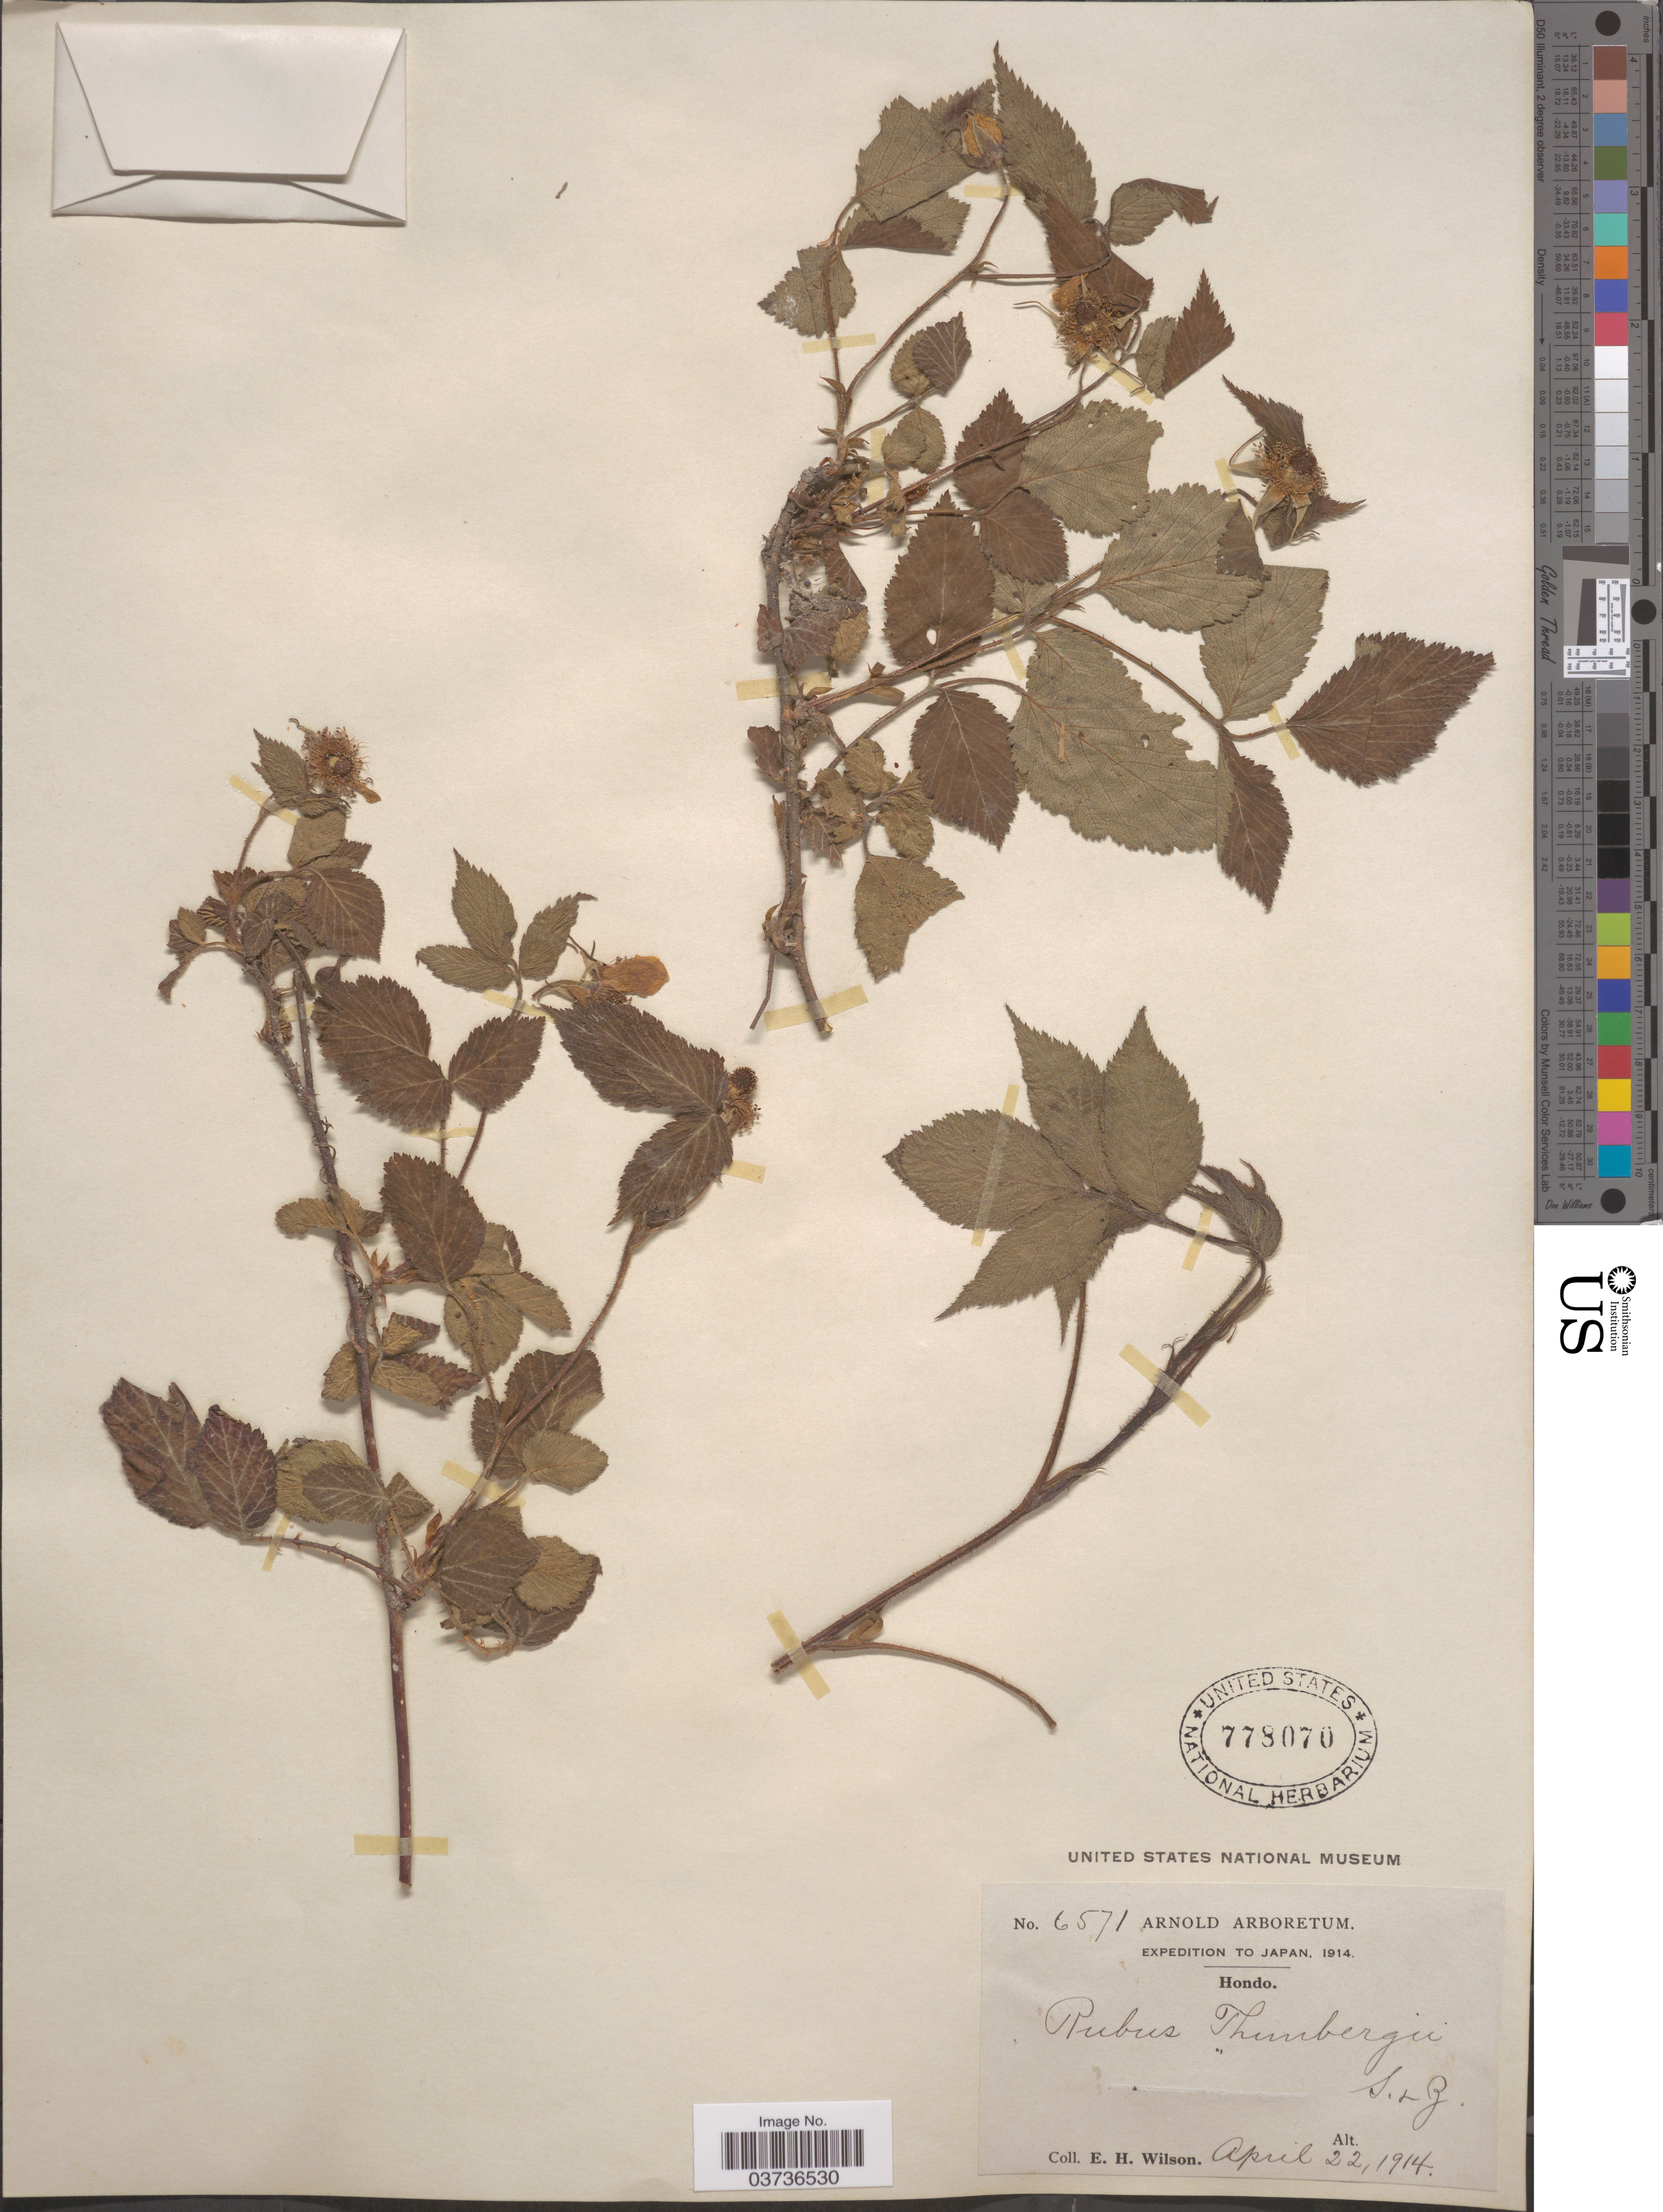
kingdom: Plantae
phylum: Tracheophyta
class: Magnoliopsida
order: Rosales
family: Rosaceae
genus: Rubus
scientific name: Rubus thunbergii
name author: Siebold & Zucc.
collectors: E. Wilson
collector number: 6571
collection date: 1914-04-22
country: Japan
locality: Hondo.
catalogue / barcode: US 778070